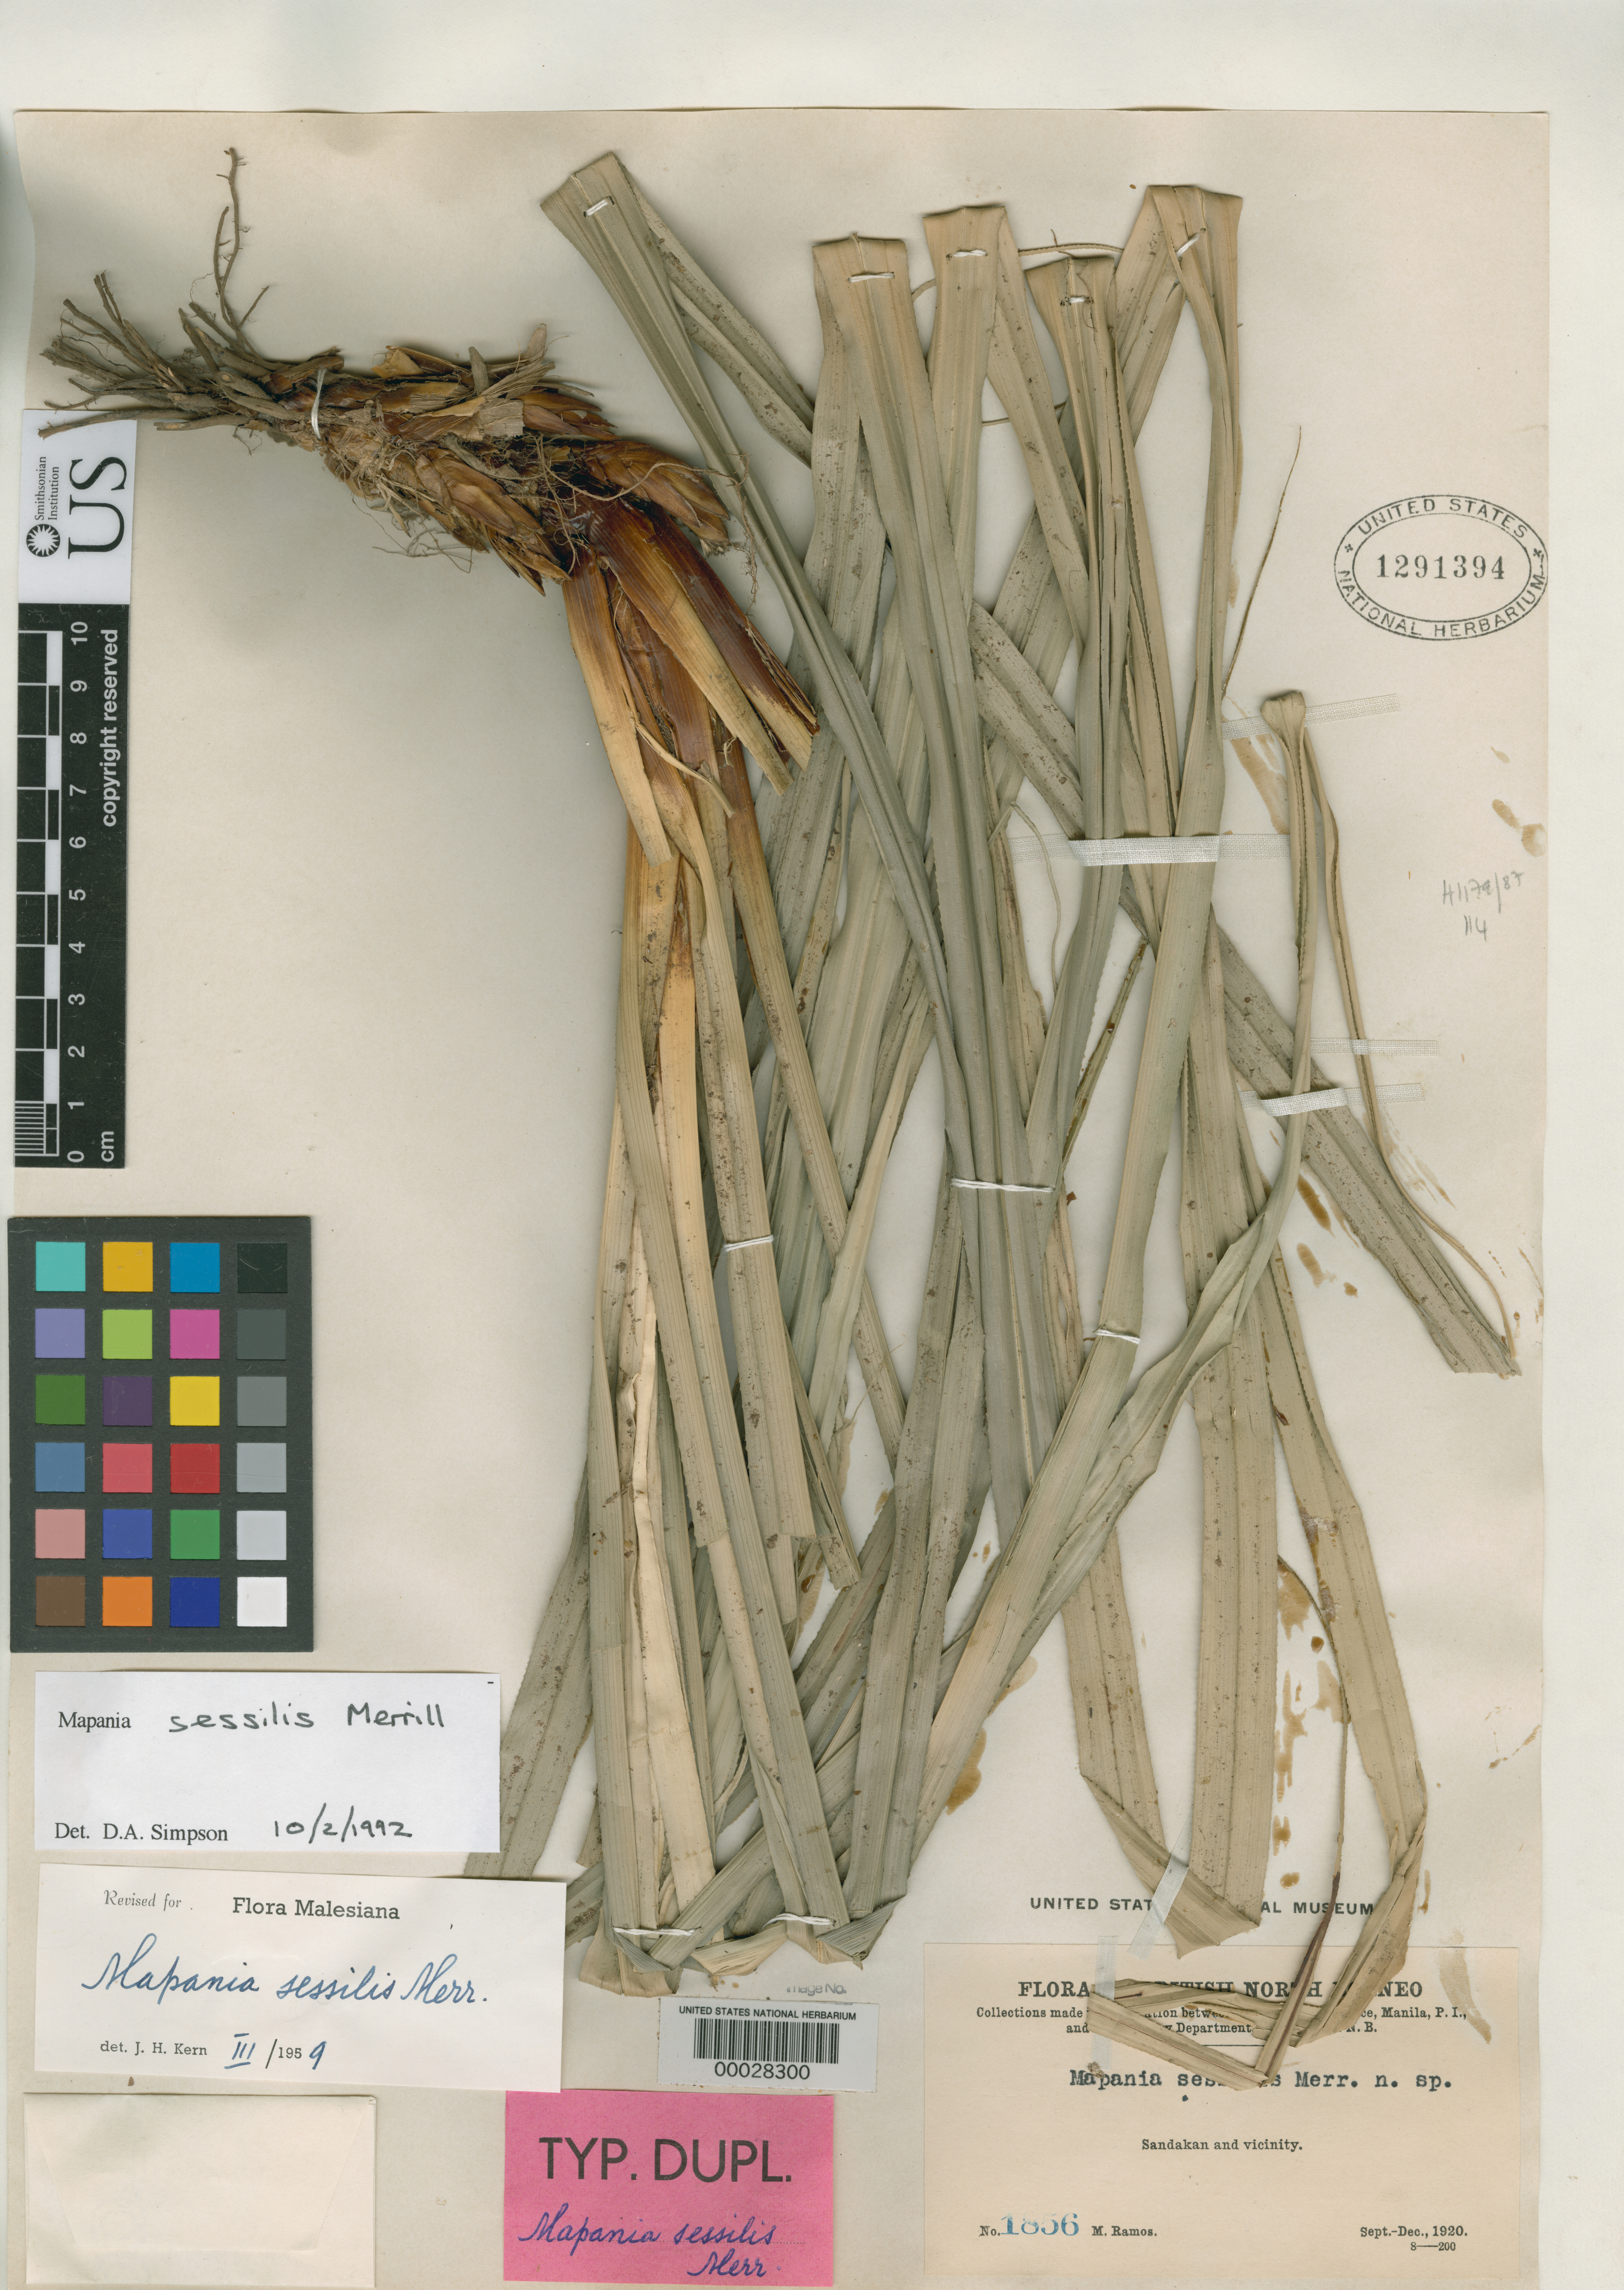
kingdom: Plantae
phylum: Tracheophyta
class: Liliopsida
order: Poales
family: Cyperaceae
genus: Mapania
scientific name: Mapania sessilis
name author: Merr.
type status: Isotype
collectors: M. Ramos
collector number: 1856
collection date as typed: Sep 1920 to -- Dec 1920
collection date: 1920-09/1920-12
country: Malaysia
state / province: Sabah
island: Borneo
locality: Sandakan & vicinity.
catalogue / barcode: US 1291394